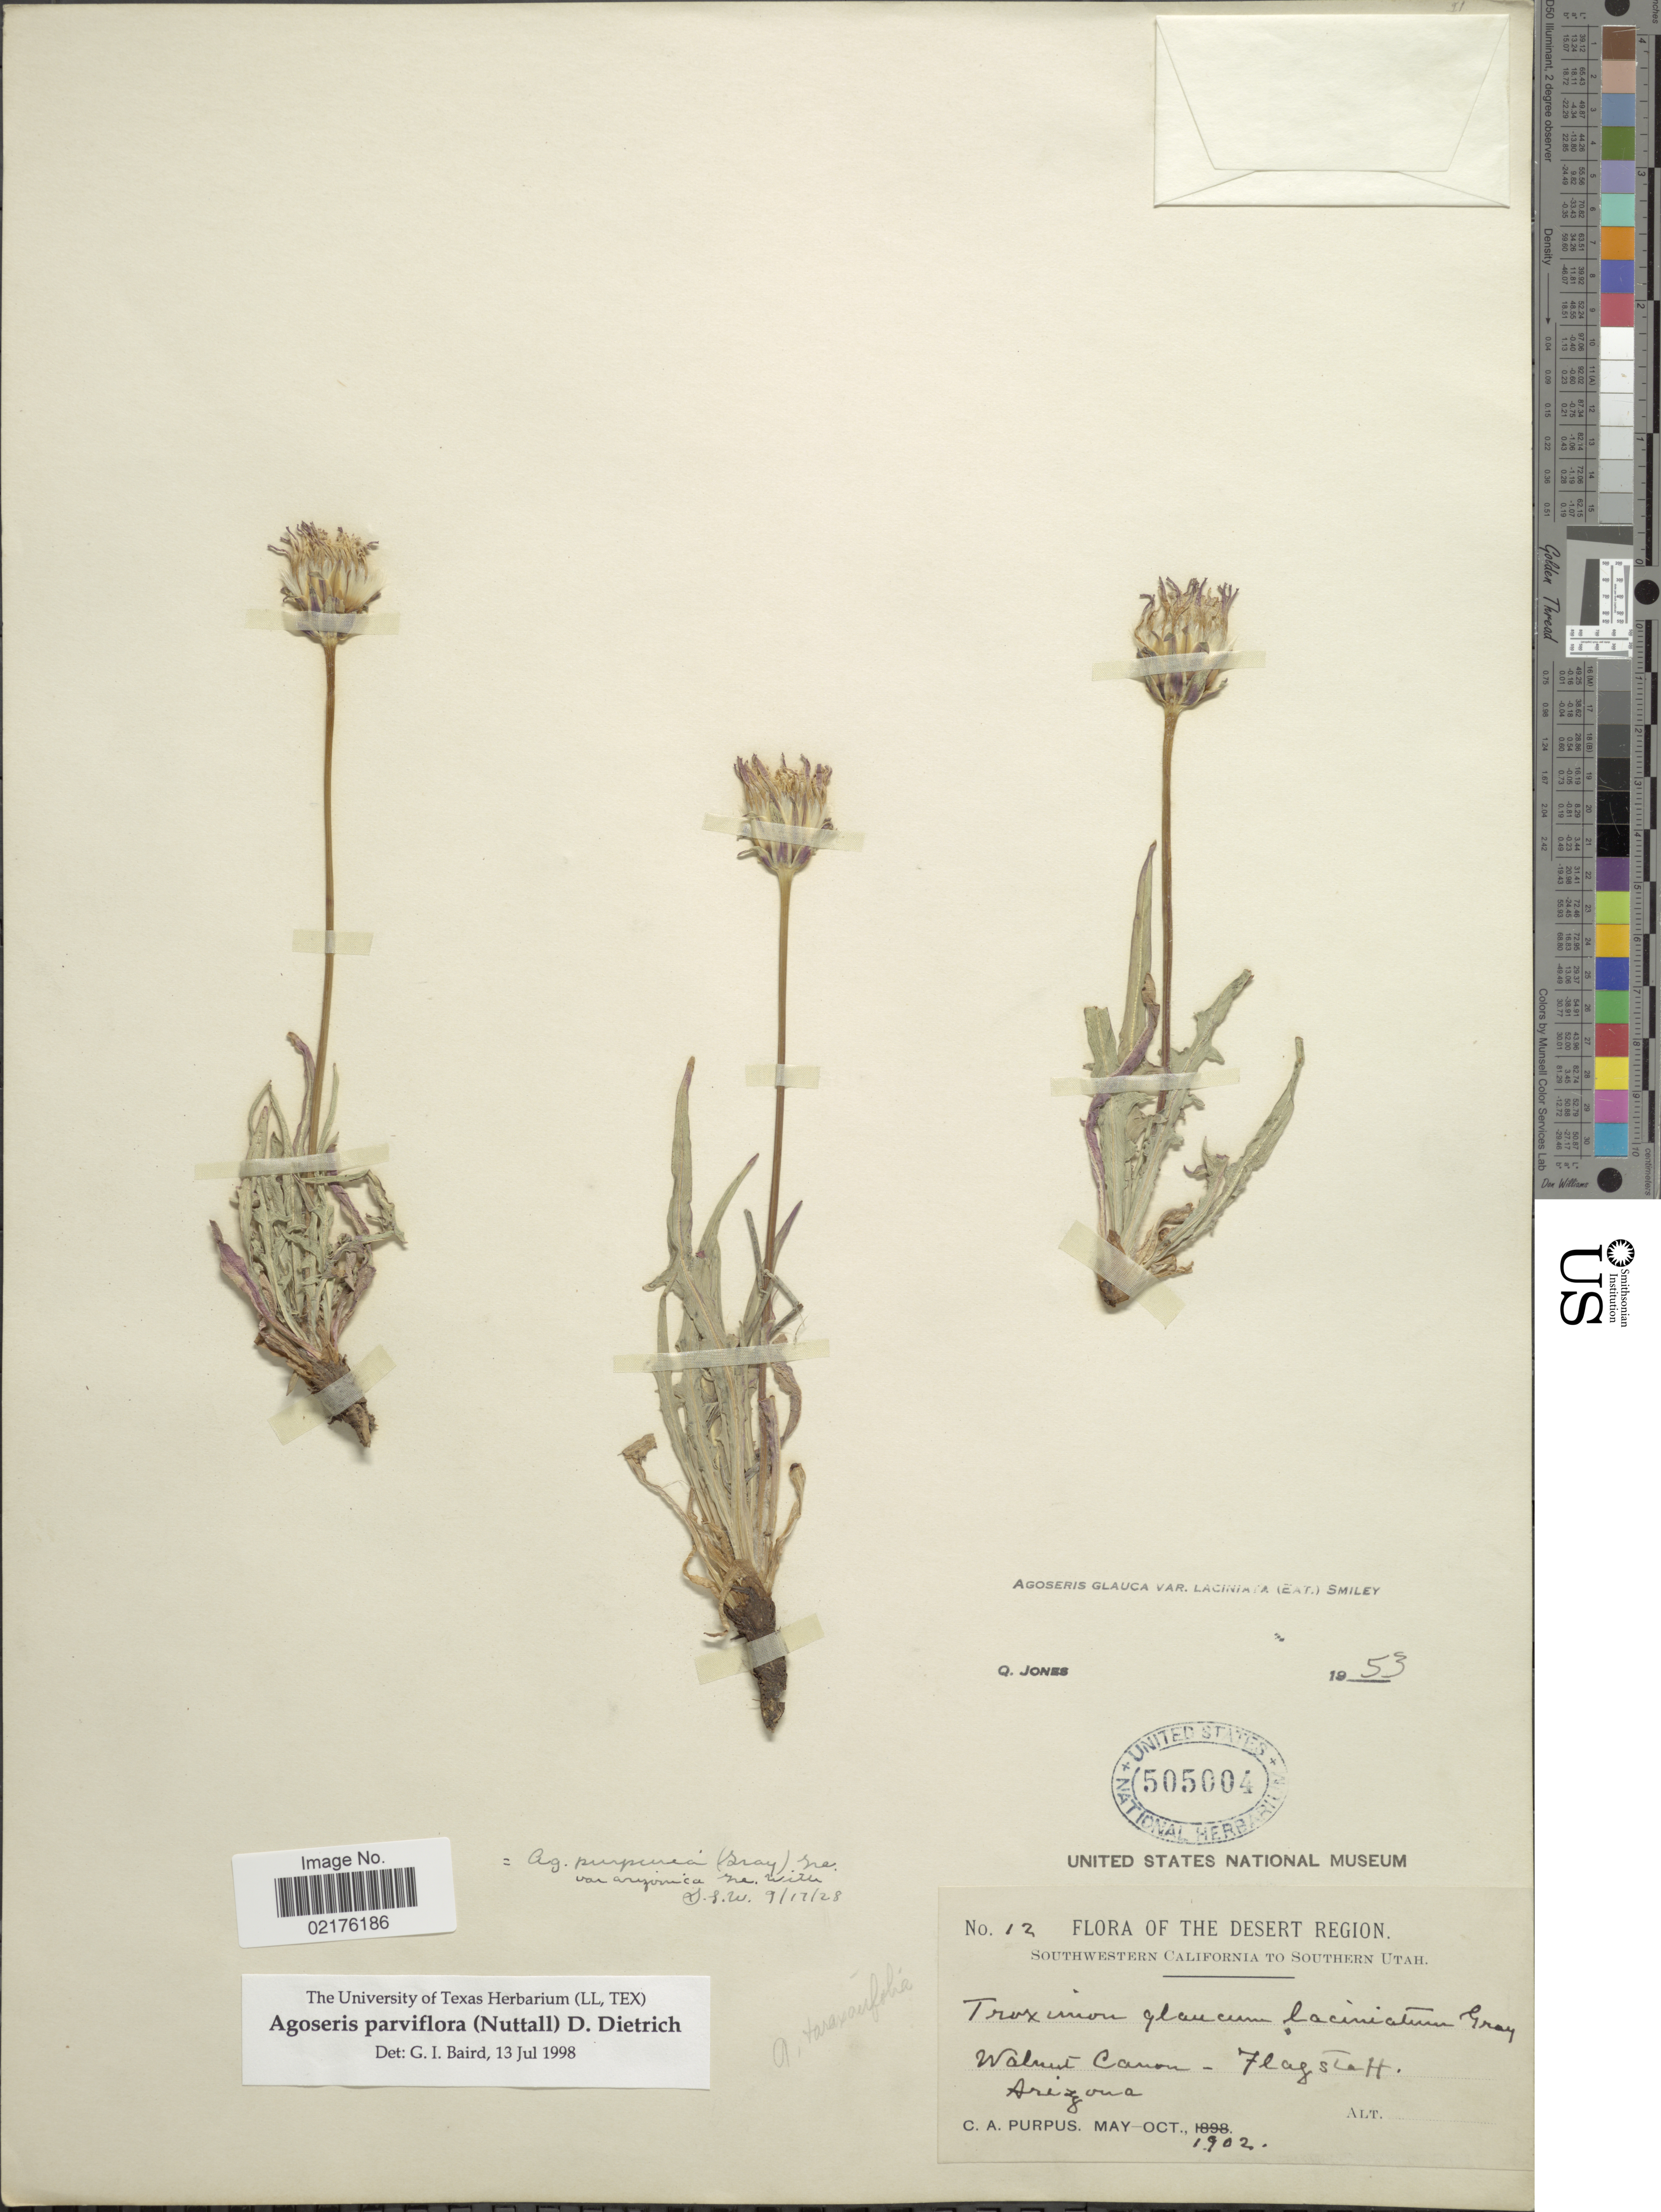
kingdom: Plantae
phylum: Tracheophyta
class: Magnoliopsida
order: Asterales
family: Asteraceae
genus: Agoseris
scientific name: Agoseris parviflora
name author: (Nutt.) D. Dietr.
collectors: C. A. Purpus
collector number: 12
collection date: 1902-05/1902-10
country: United States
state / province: Arizona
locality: The Desert Region, Walnut Canon, Flagstaff, Arizona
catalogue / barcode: US 505004